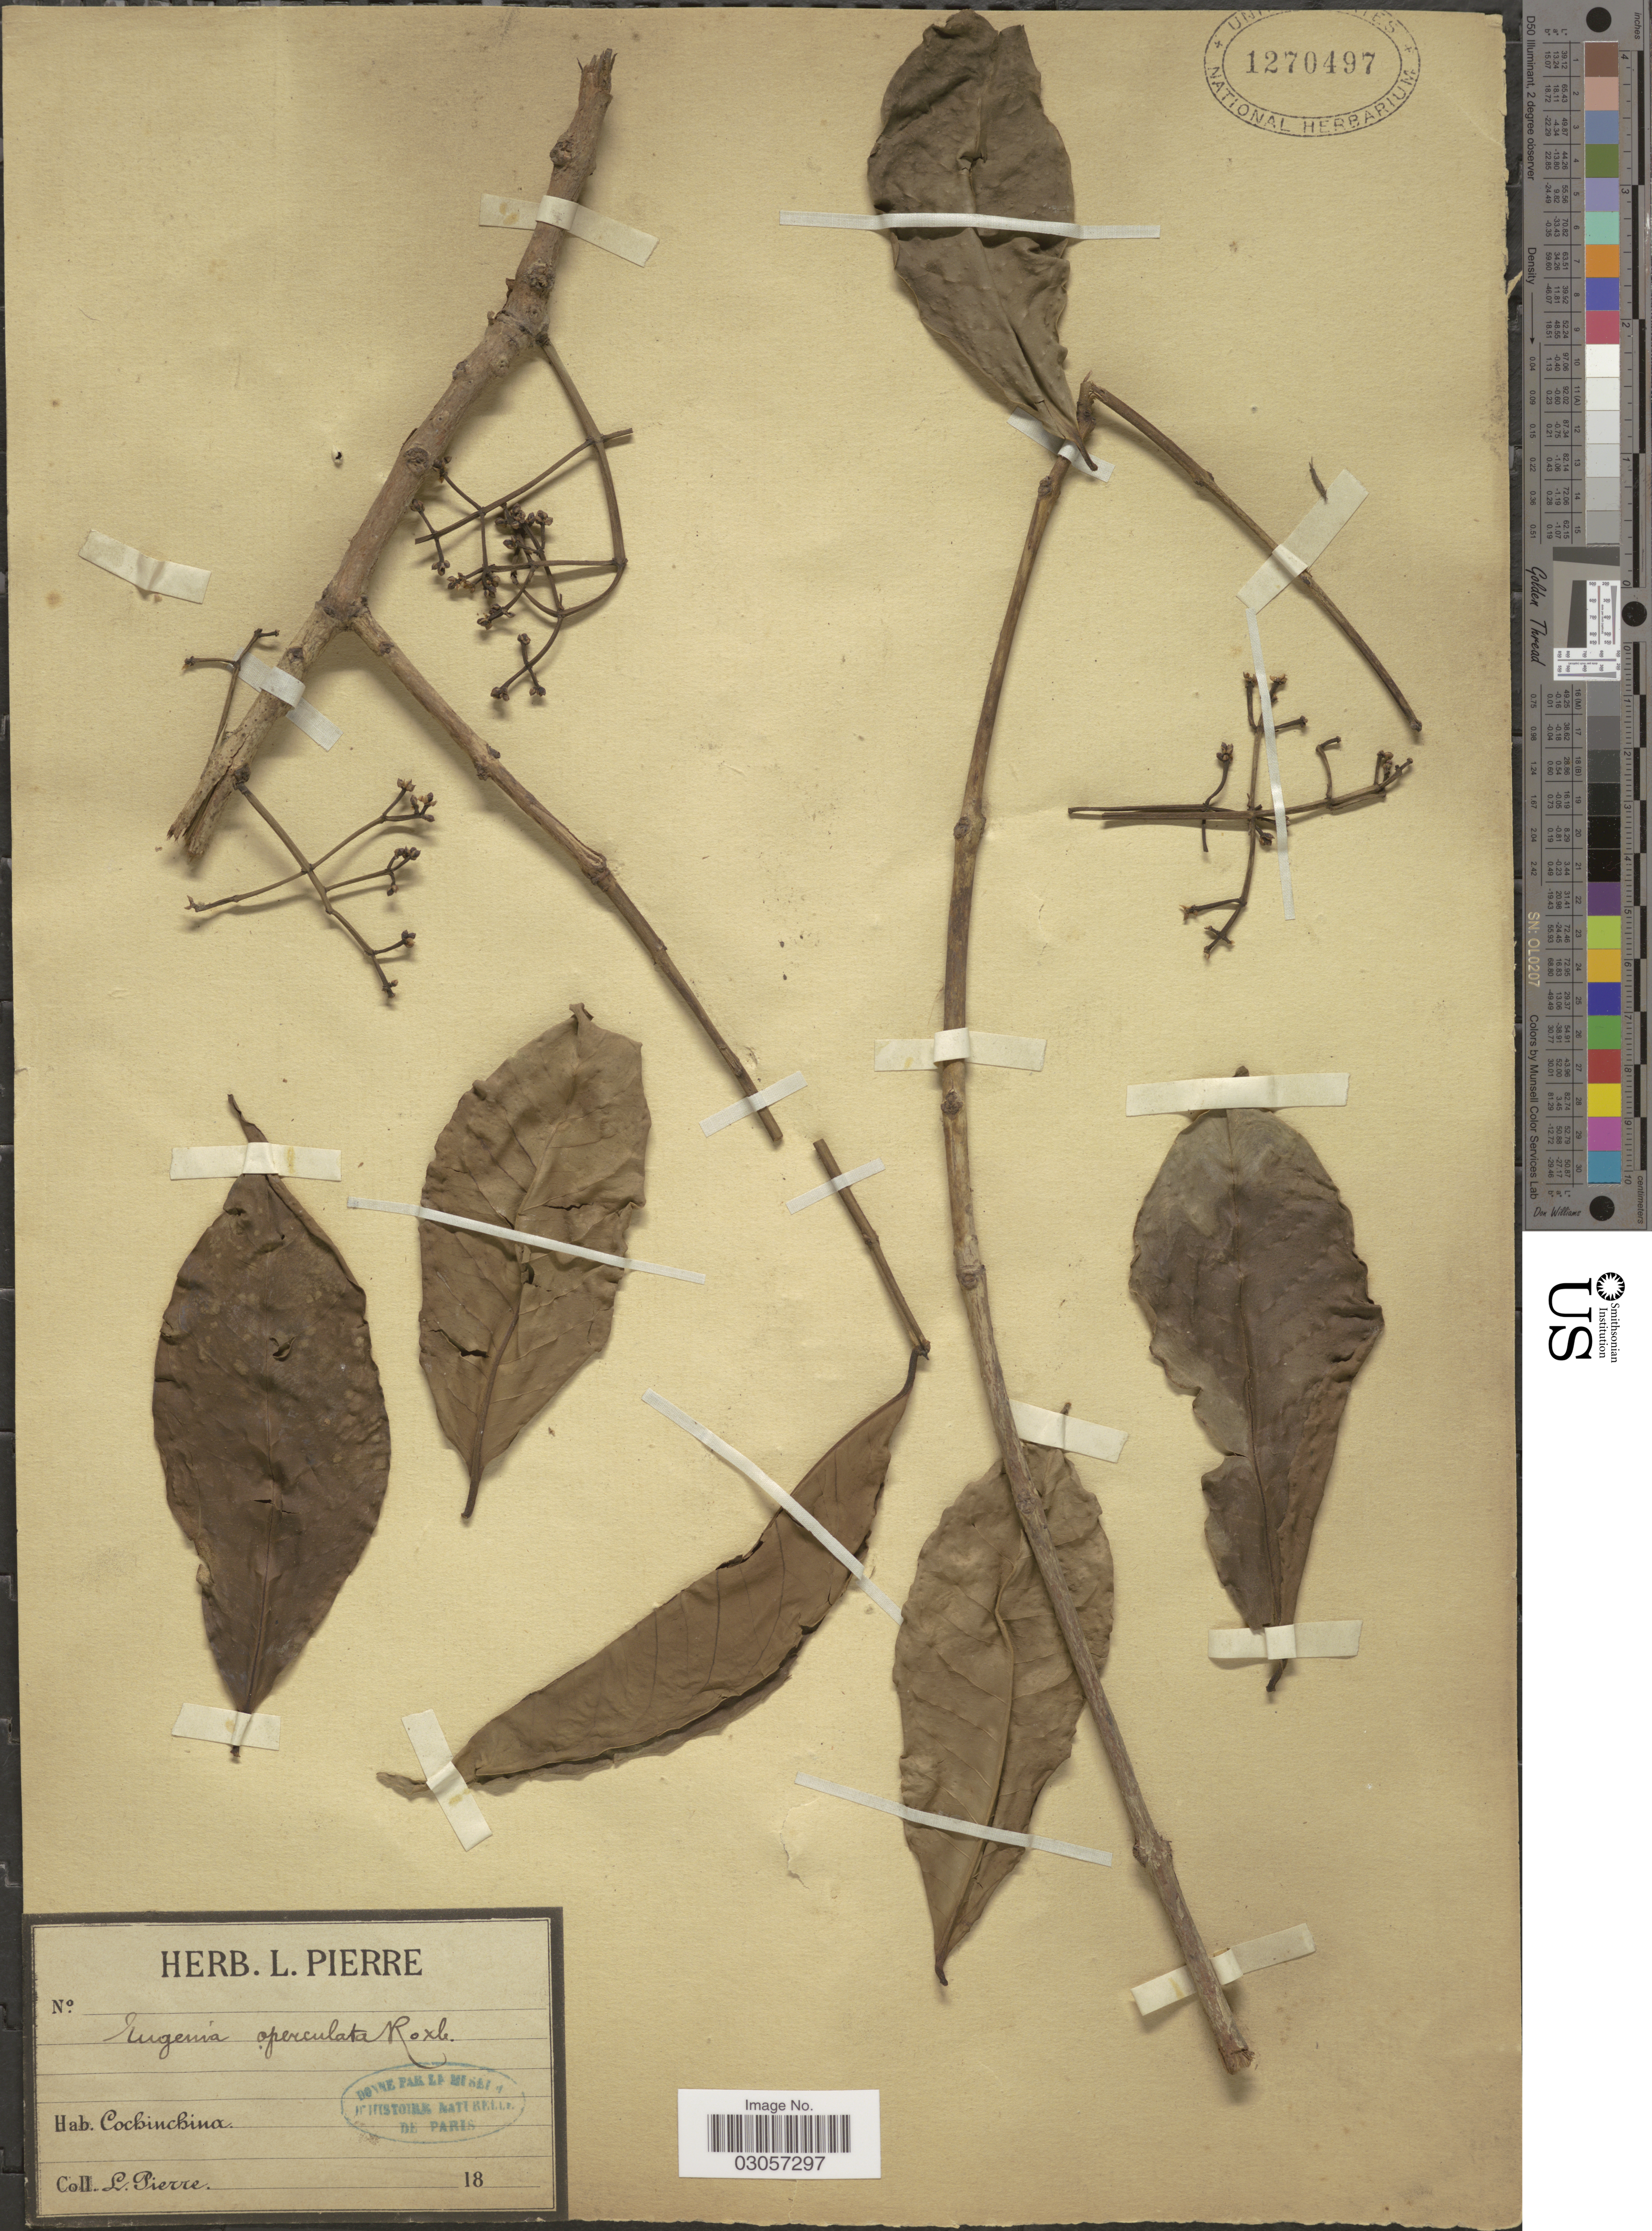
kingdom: Plantae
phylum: Tracheophyta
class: Magnoliopsida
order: Myrtales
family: Myrtaceae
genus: Syzygium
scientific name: Syzygium nervosum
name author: DC.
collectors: L. Pierre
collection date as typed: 18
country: Vietnam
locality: Cochinchina.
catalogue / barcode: US 1270497